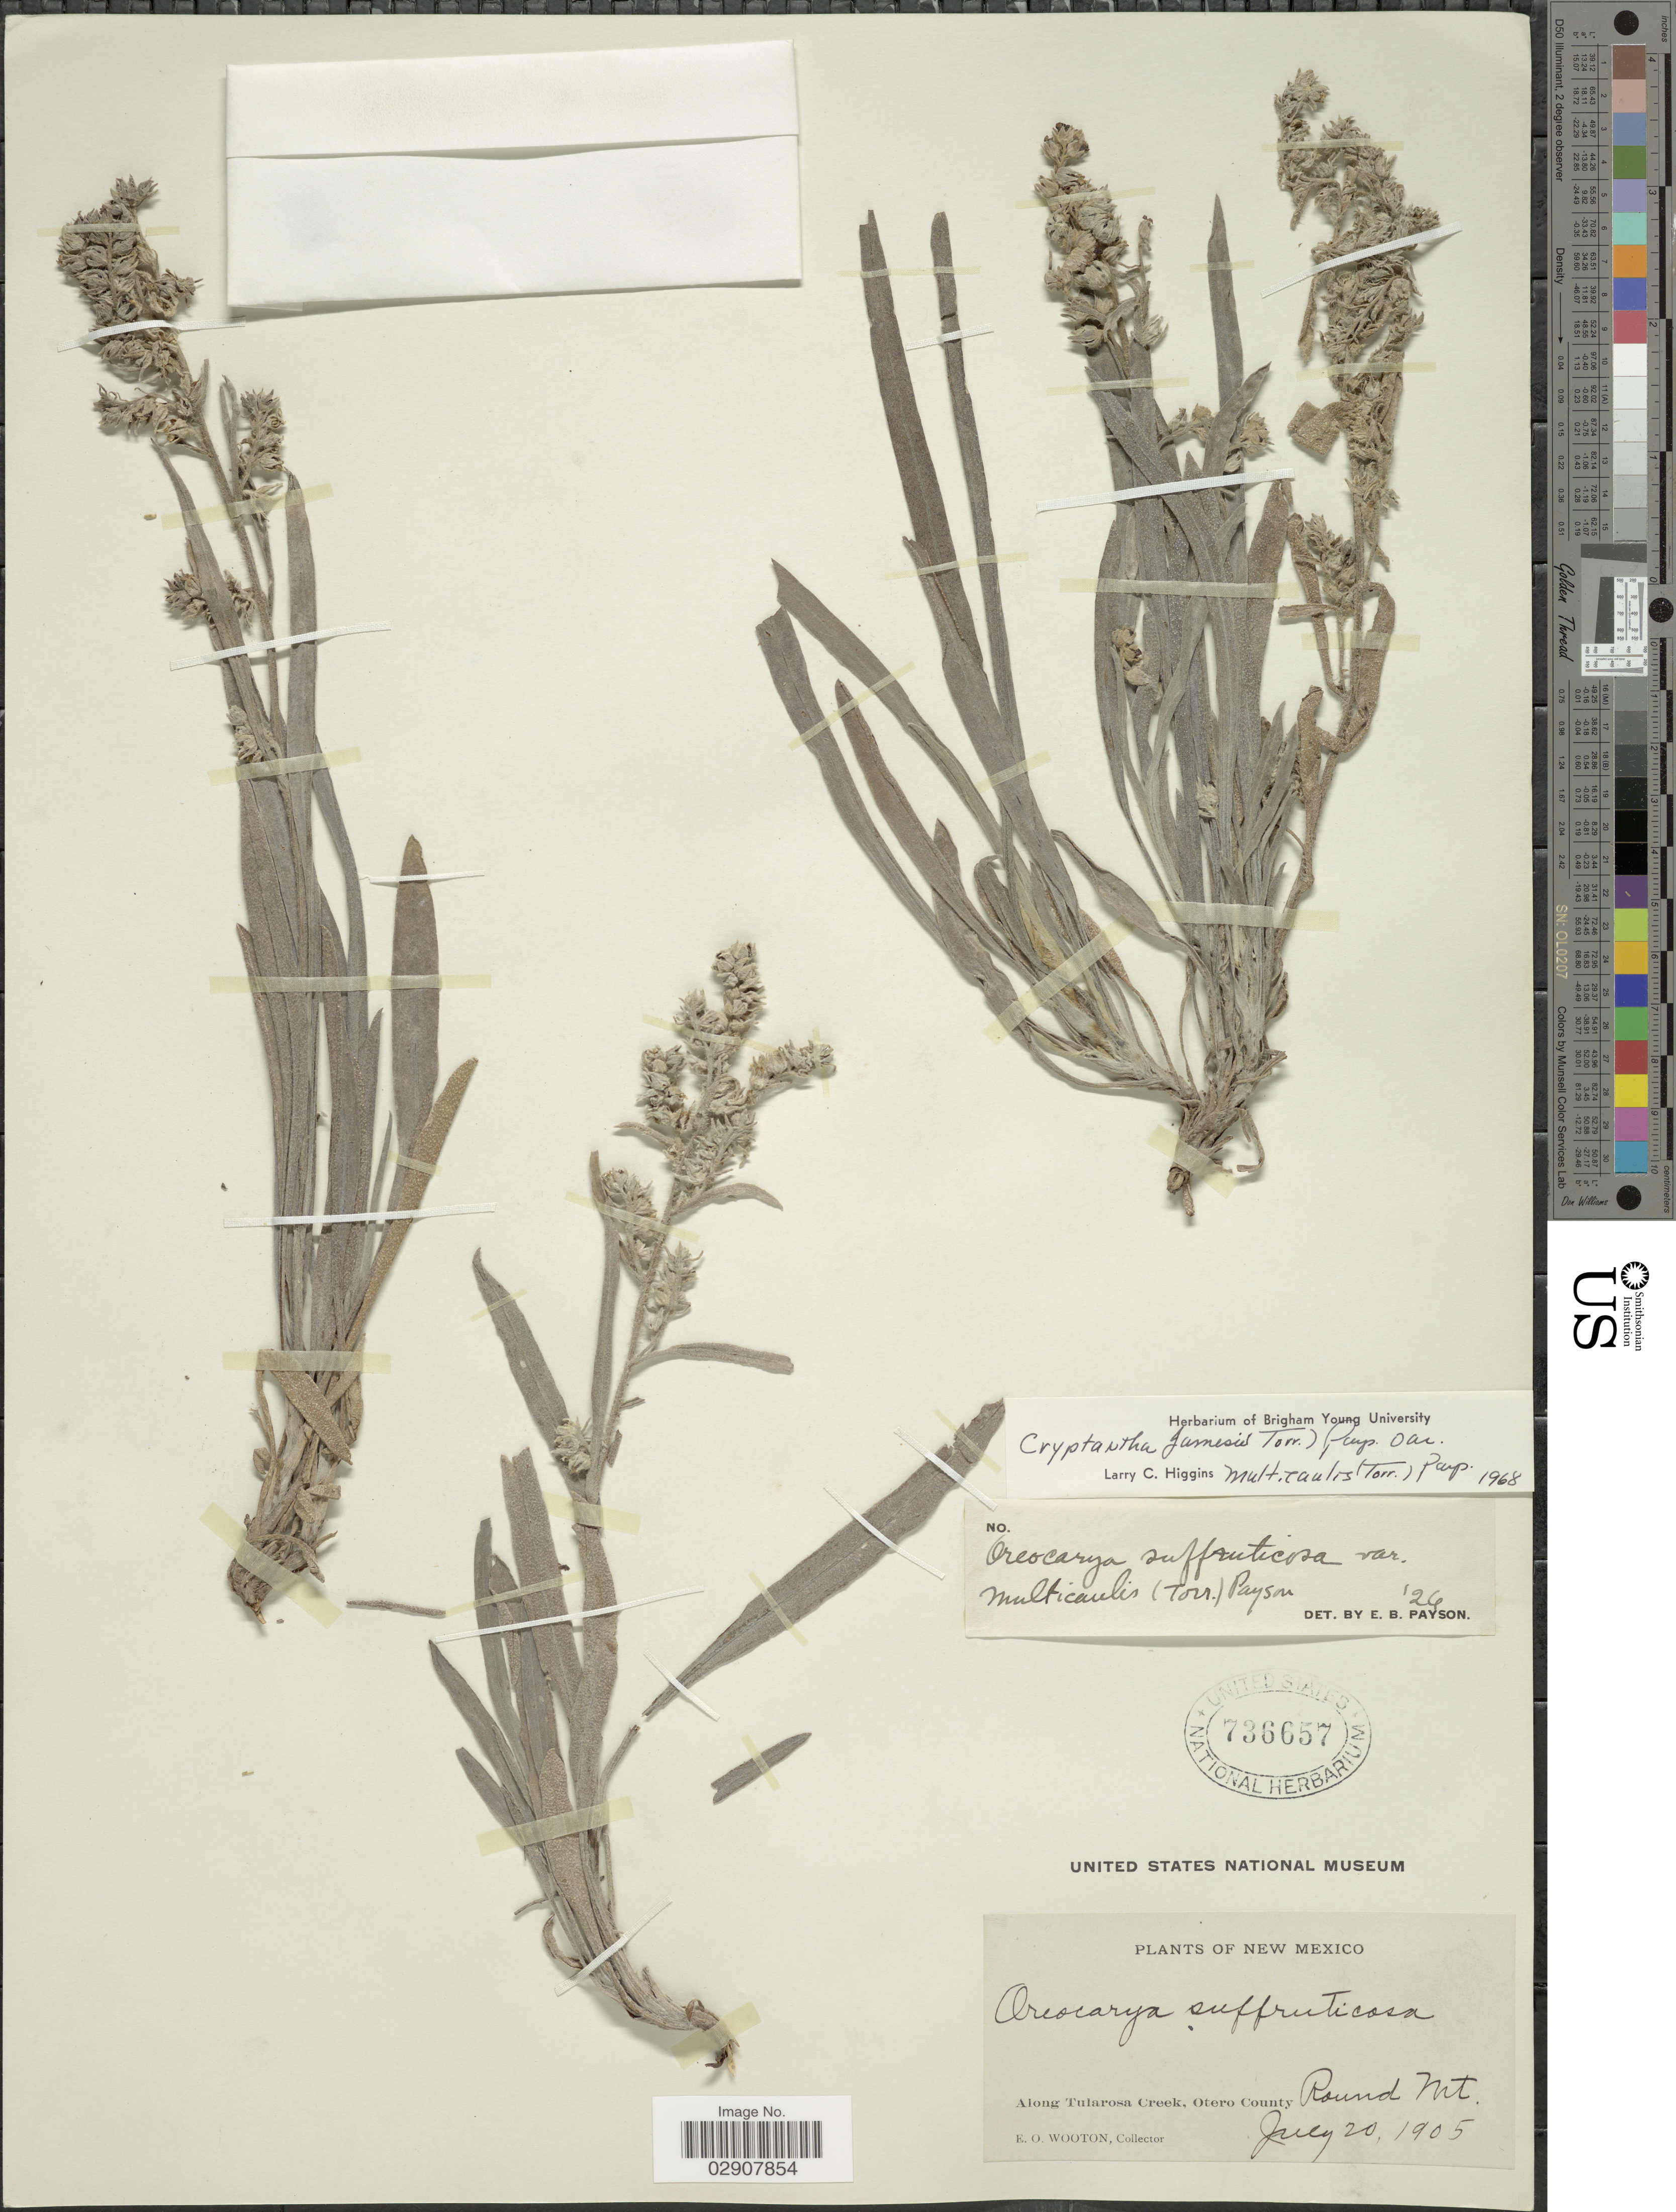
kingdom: Plantae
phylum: Tracheophyta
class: Magnoliopsida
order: Boraginales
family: Boraginaceae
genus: Cryptantha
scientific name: Cryptantha jamesii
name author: (Torr.) Payson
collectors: E. O. Wooton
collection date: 1905-07-20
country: United States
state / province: New Mexico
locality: Along Tularosa Creek, Otero County, Round Mt. New Mexico.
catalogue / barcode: US 736657